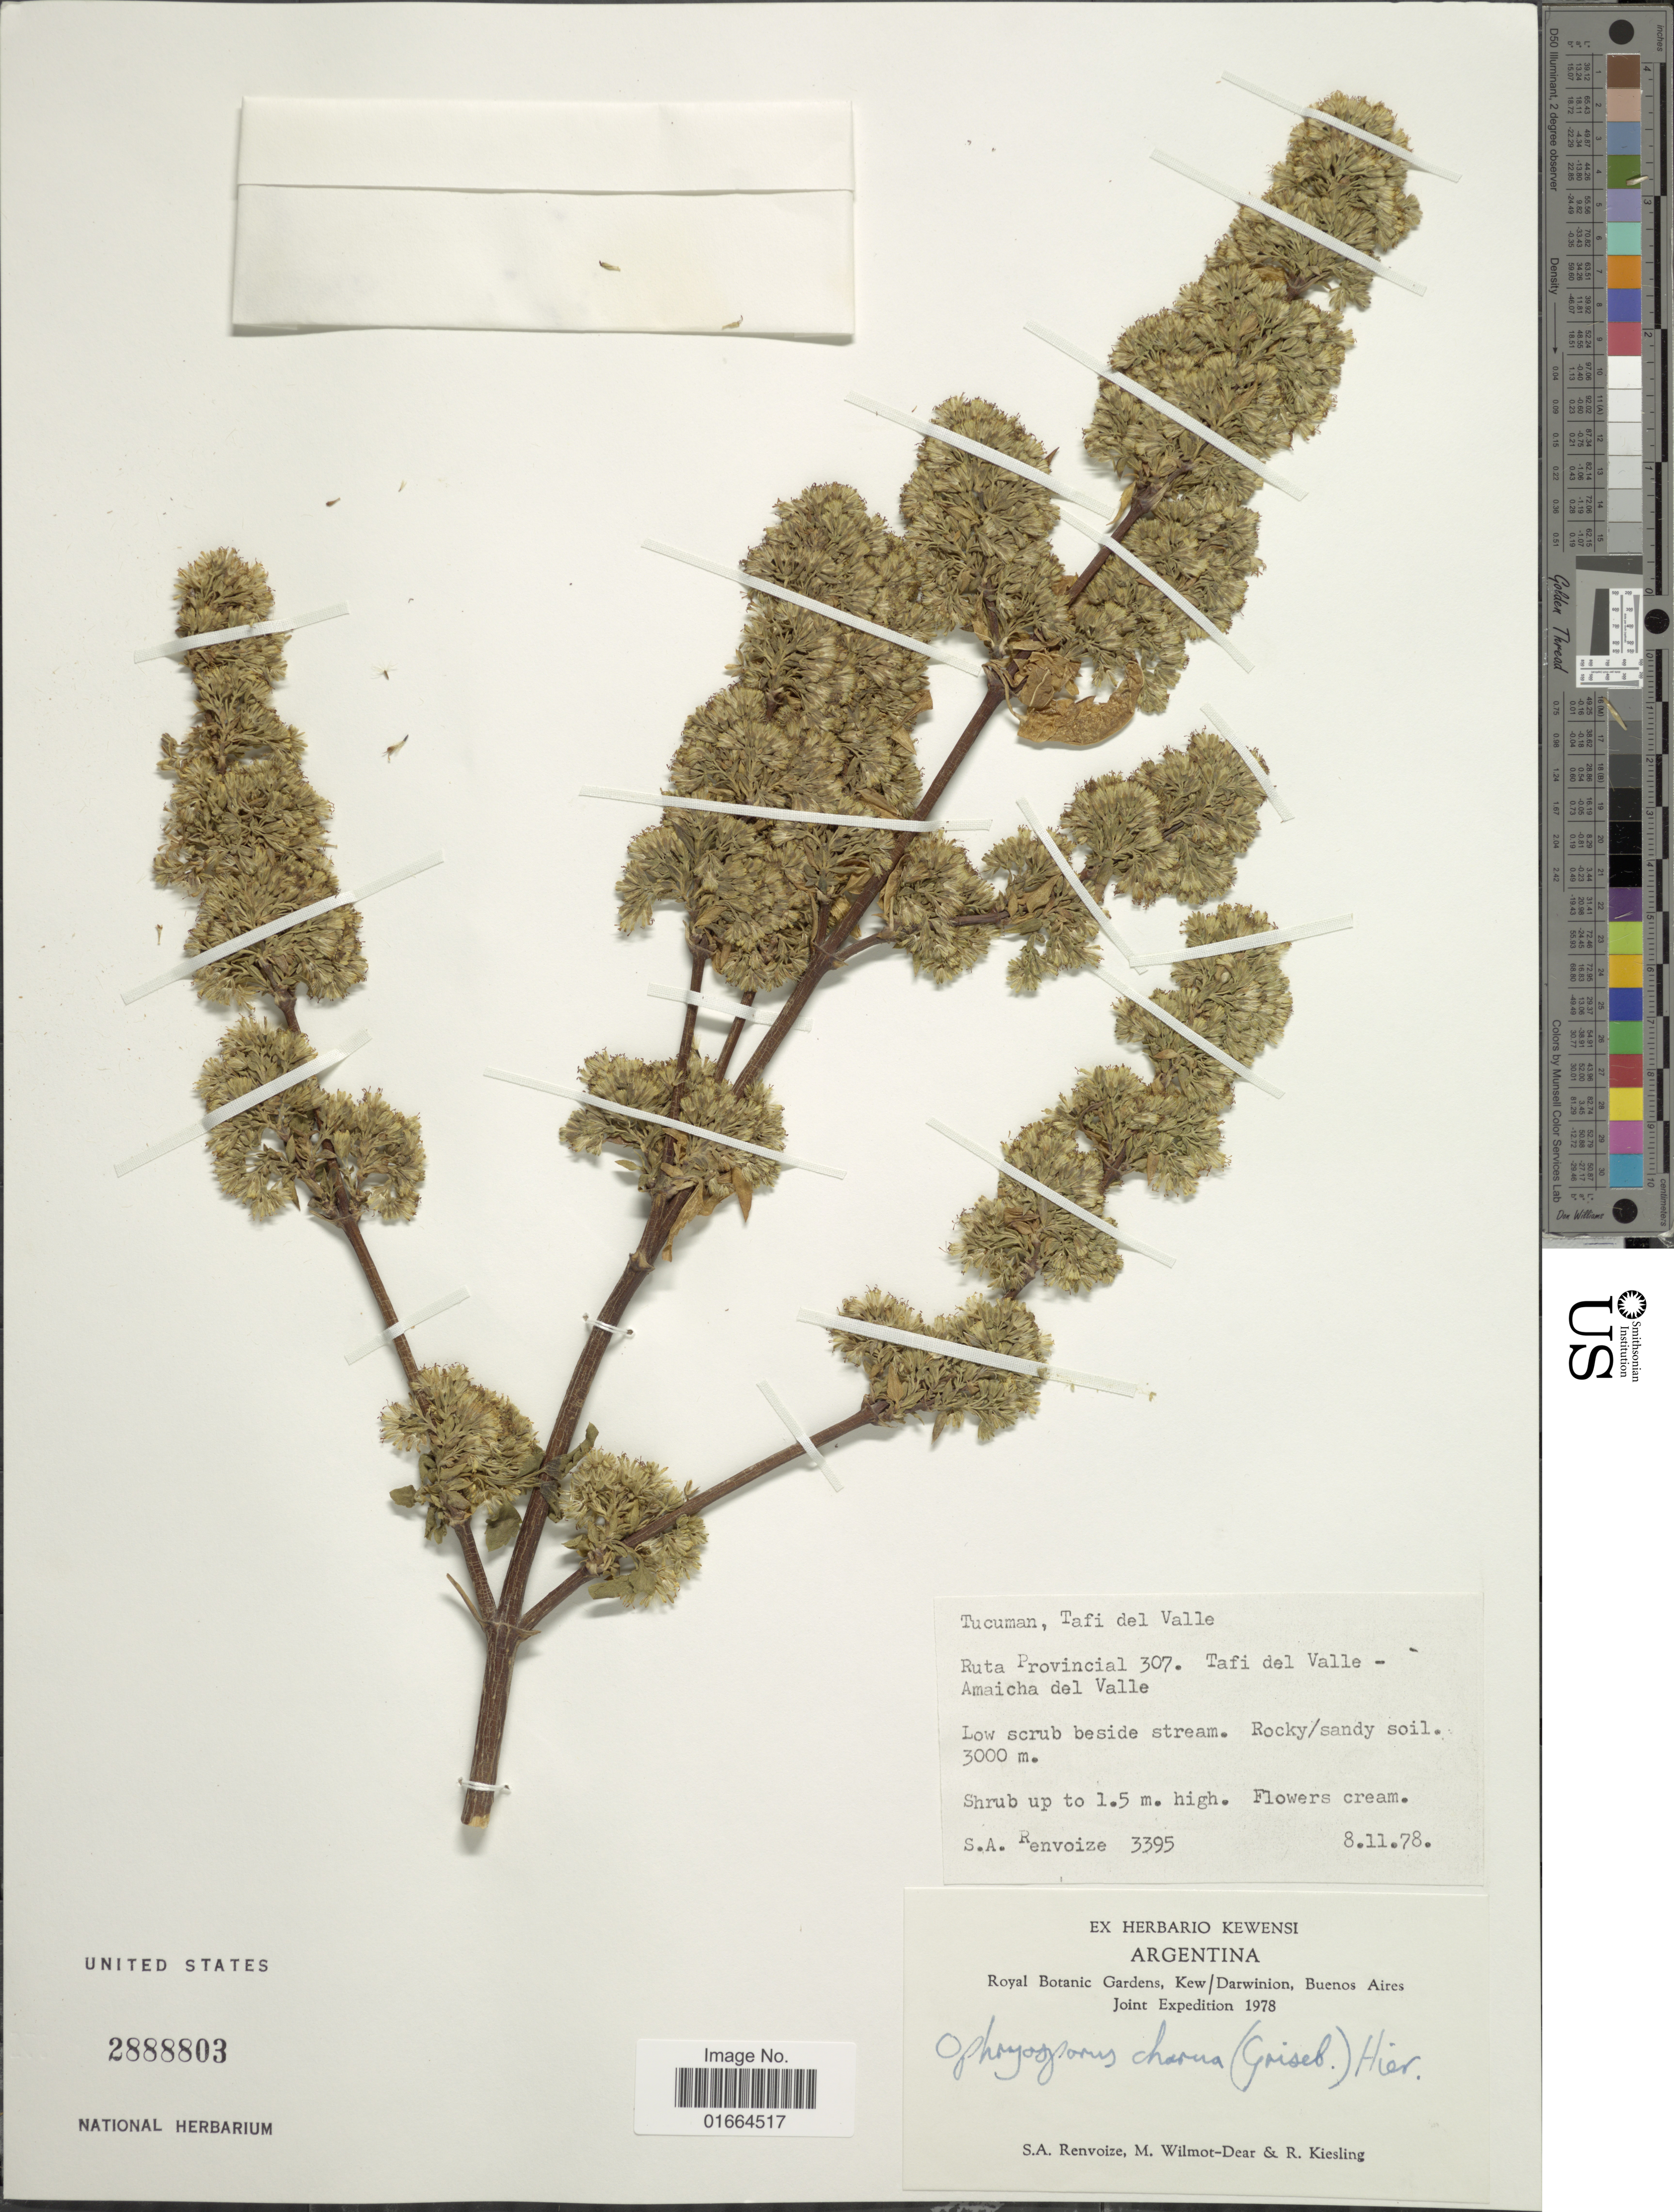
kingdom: Plantae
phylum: Tracheophyta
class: Magnoliopsida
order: Asterales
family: Asteraceae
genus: Ophryosporus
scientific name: Ophryosporus charua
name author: (Griseb.) Hieron.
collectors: S. A. Renvoize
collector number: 3395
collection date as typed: Transcribed d/m/y: 8/11/78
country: Argentina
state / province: Tucuman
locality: Tucuman, Tafi del Valle, Ruta Provincial 307. Tafi del Valle-Amaicha del Valle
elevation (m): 3000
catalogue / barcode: US 2888803